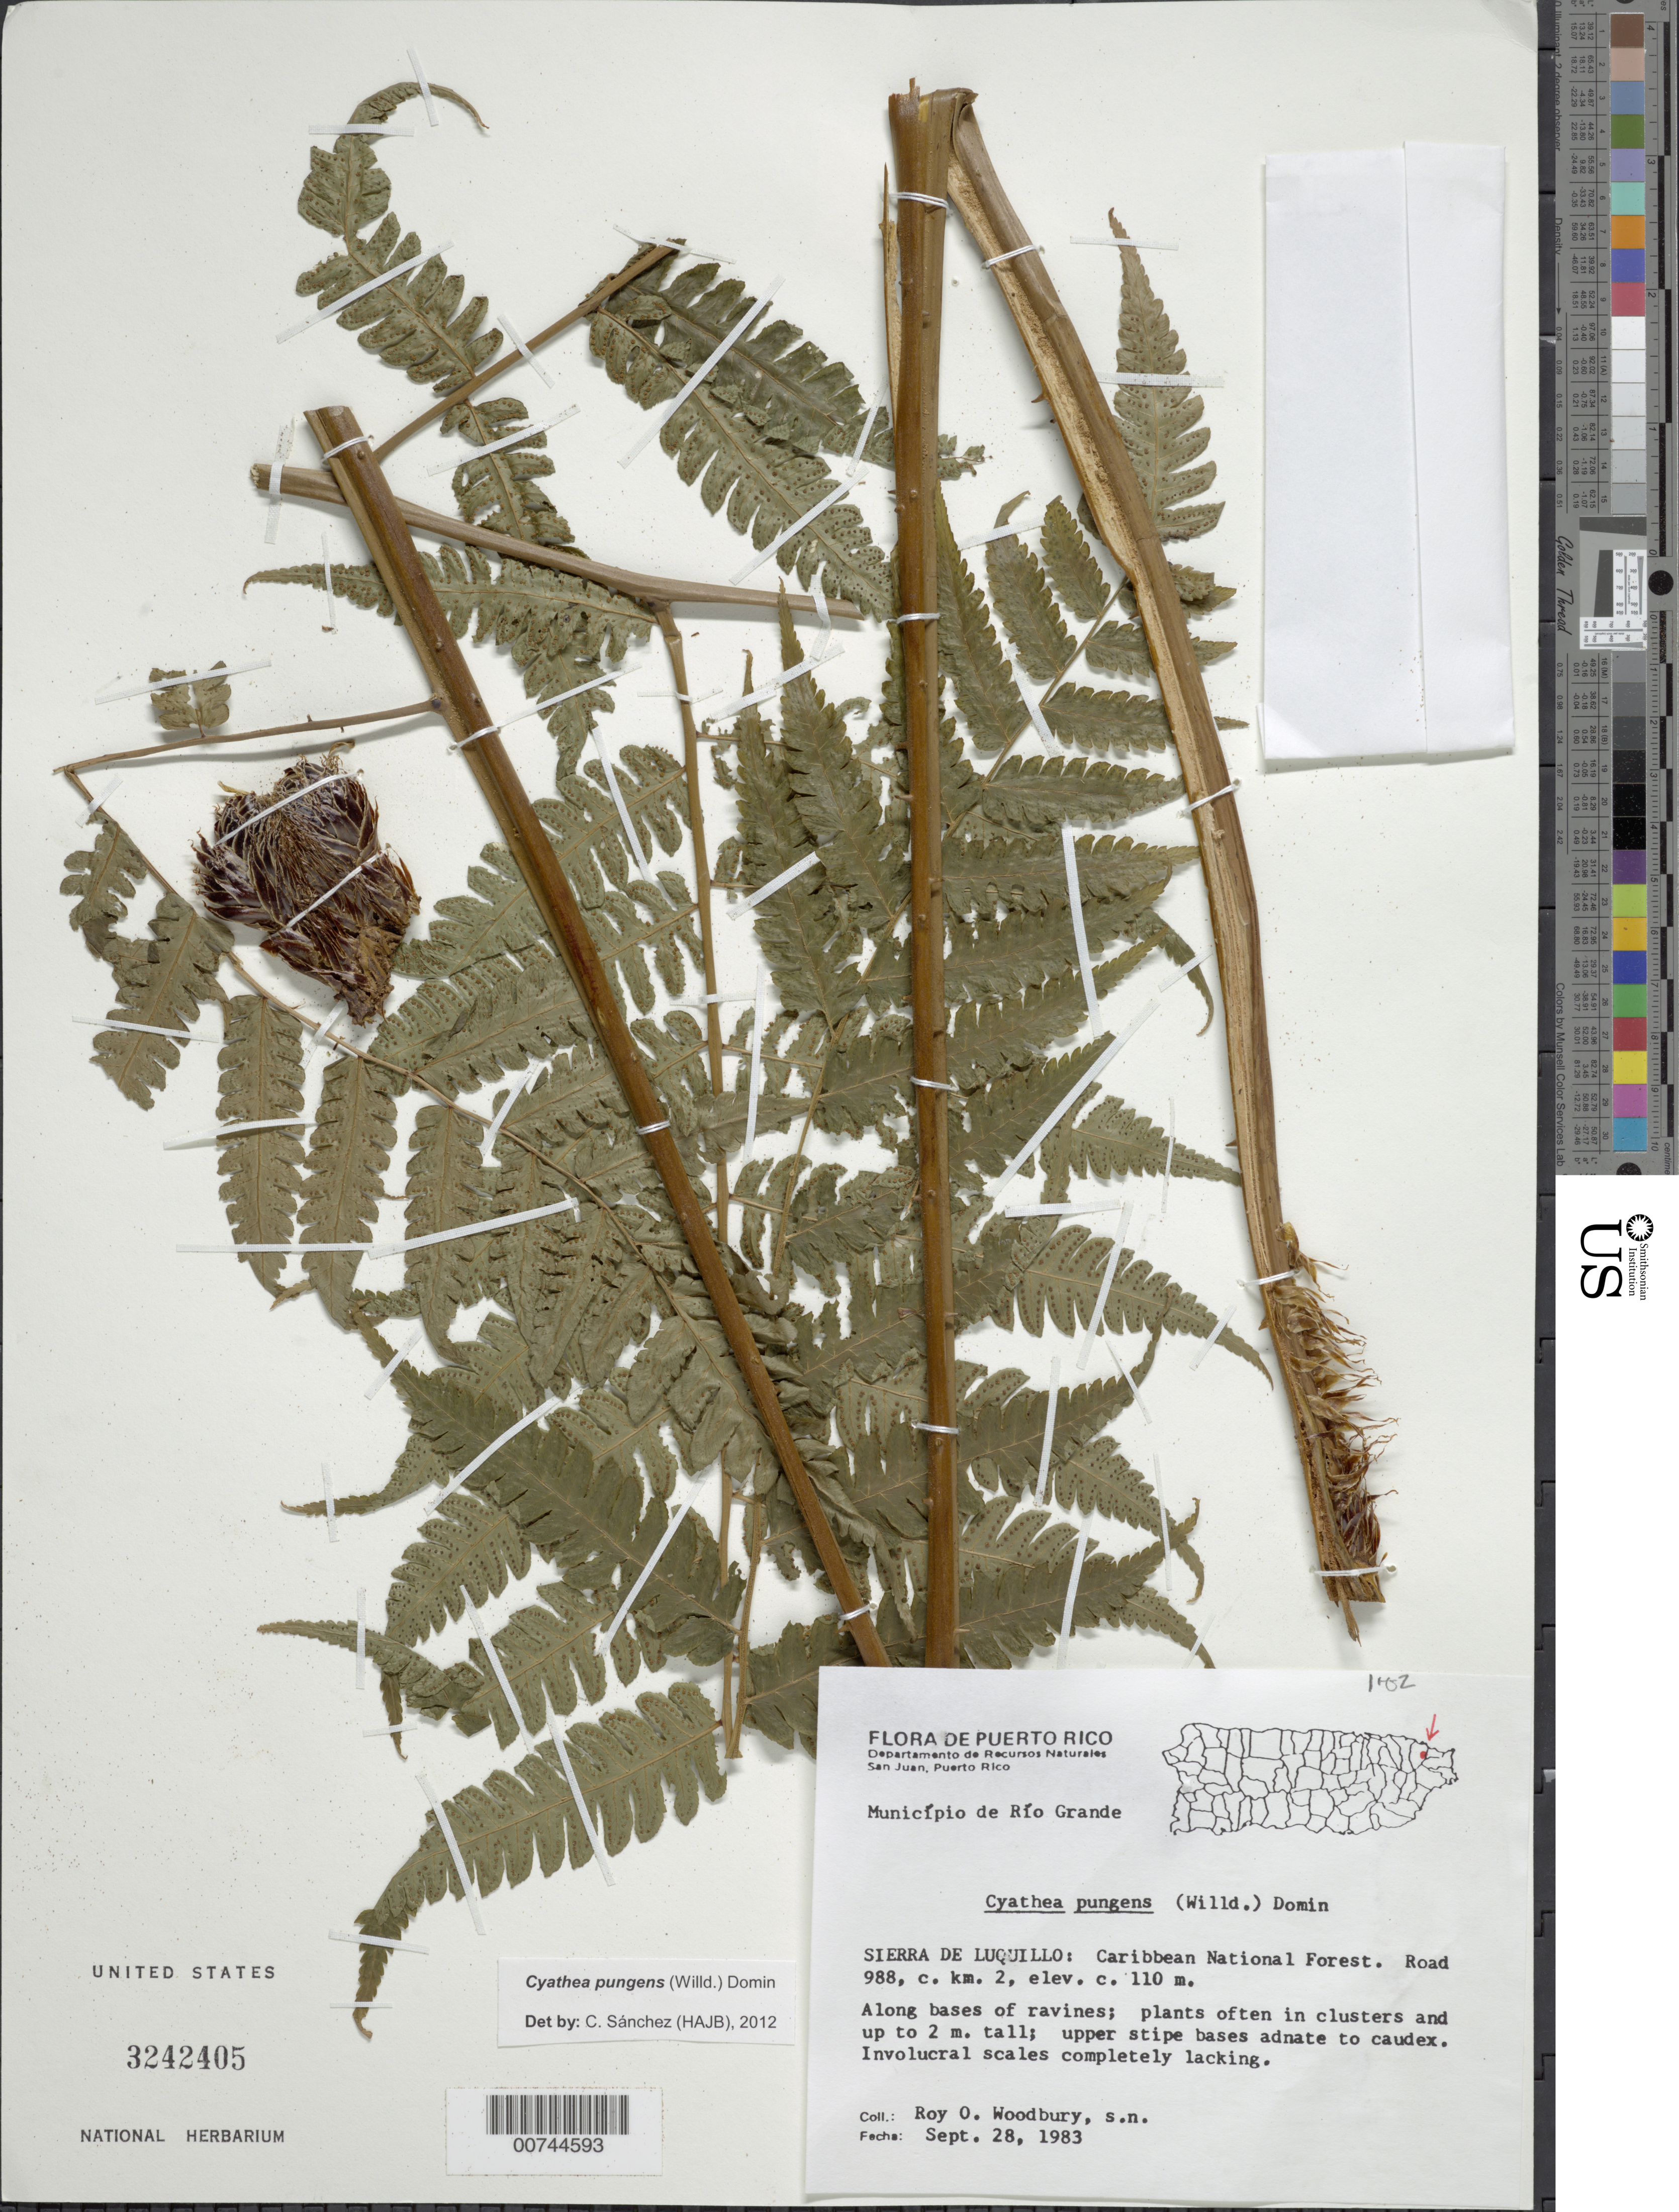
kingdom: Plantae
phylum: Tracheophyta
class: Polypodiopsida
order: Cyatheales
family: Cyatheaceae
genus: Cyathea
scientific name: Cyathea pungens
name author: (Willd.) Domin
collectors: R. O. Woodbury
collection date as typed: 28 Sep 1983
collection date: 1983-09-28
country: Puerto Rico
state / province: Río Grande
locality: Sierra de Luquillo: Caribbean National Forest. Road 988, c. km 2. Municipio de Río Grande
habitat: Along bases of ravines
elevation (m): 110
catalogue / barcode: US 3242405